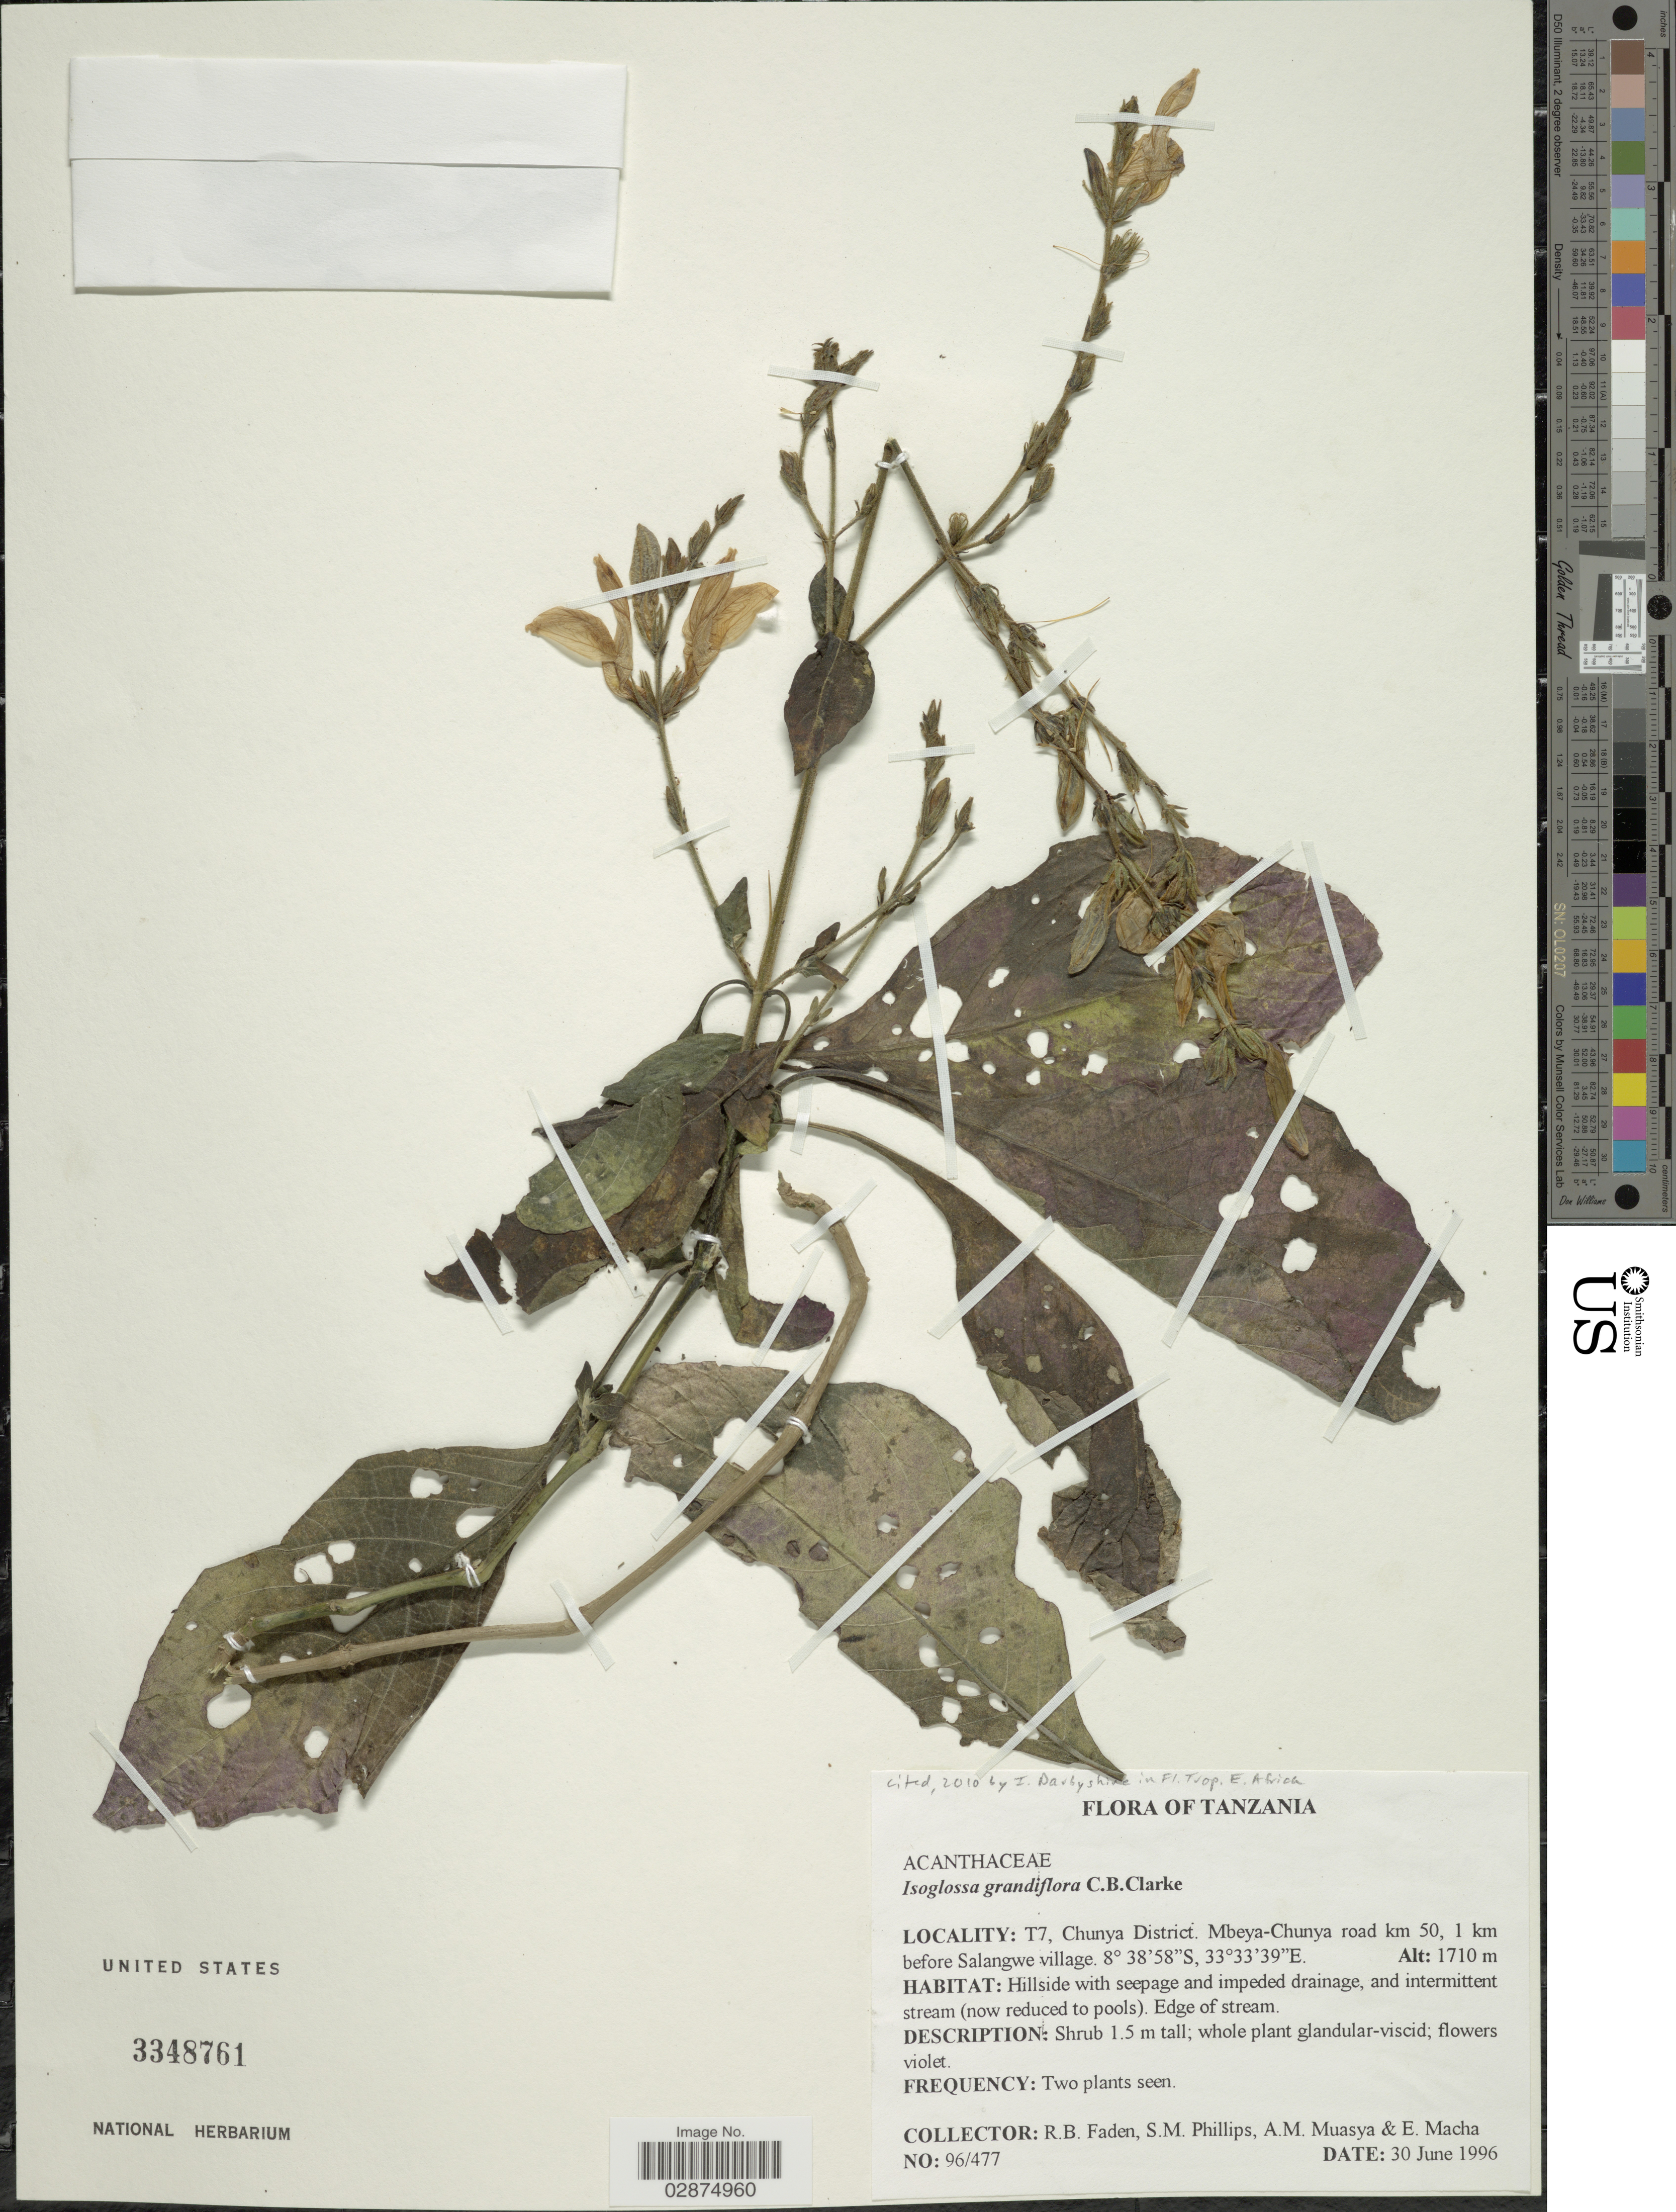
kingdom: Plantae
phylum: Tracheophyta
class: Magnoliopsida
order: Lamiales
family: Acanthaceae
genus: Isoglossa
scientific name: Isoglossa grandiflora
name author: S. Moore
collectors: R. B. Faden, S. M. Phillips, A. Muasya & E. Macha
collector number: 96/477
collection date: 1996-06-30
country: Tanzania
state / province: Mbeya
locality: T7, Chunya District. Mbeya-Chunya road km 50, 1 km before Salangwe village.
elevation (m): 1710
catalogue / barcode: US 3348761